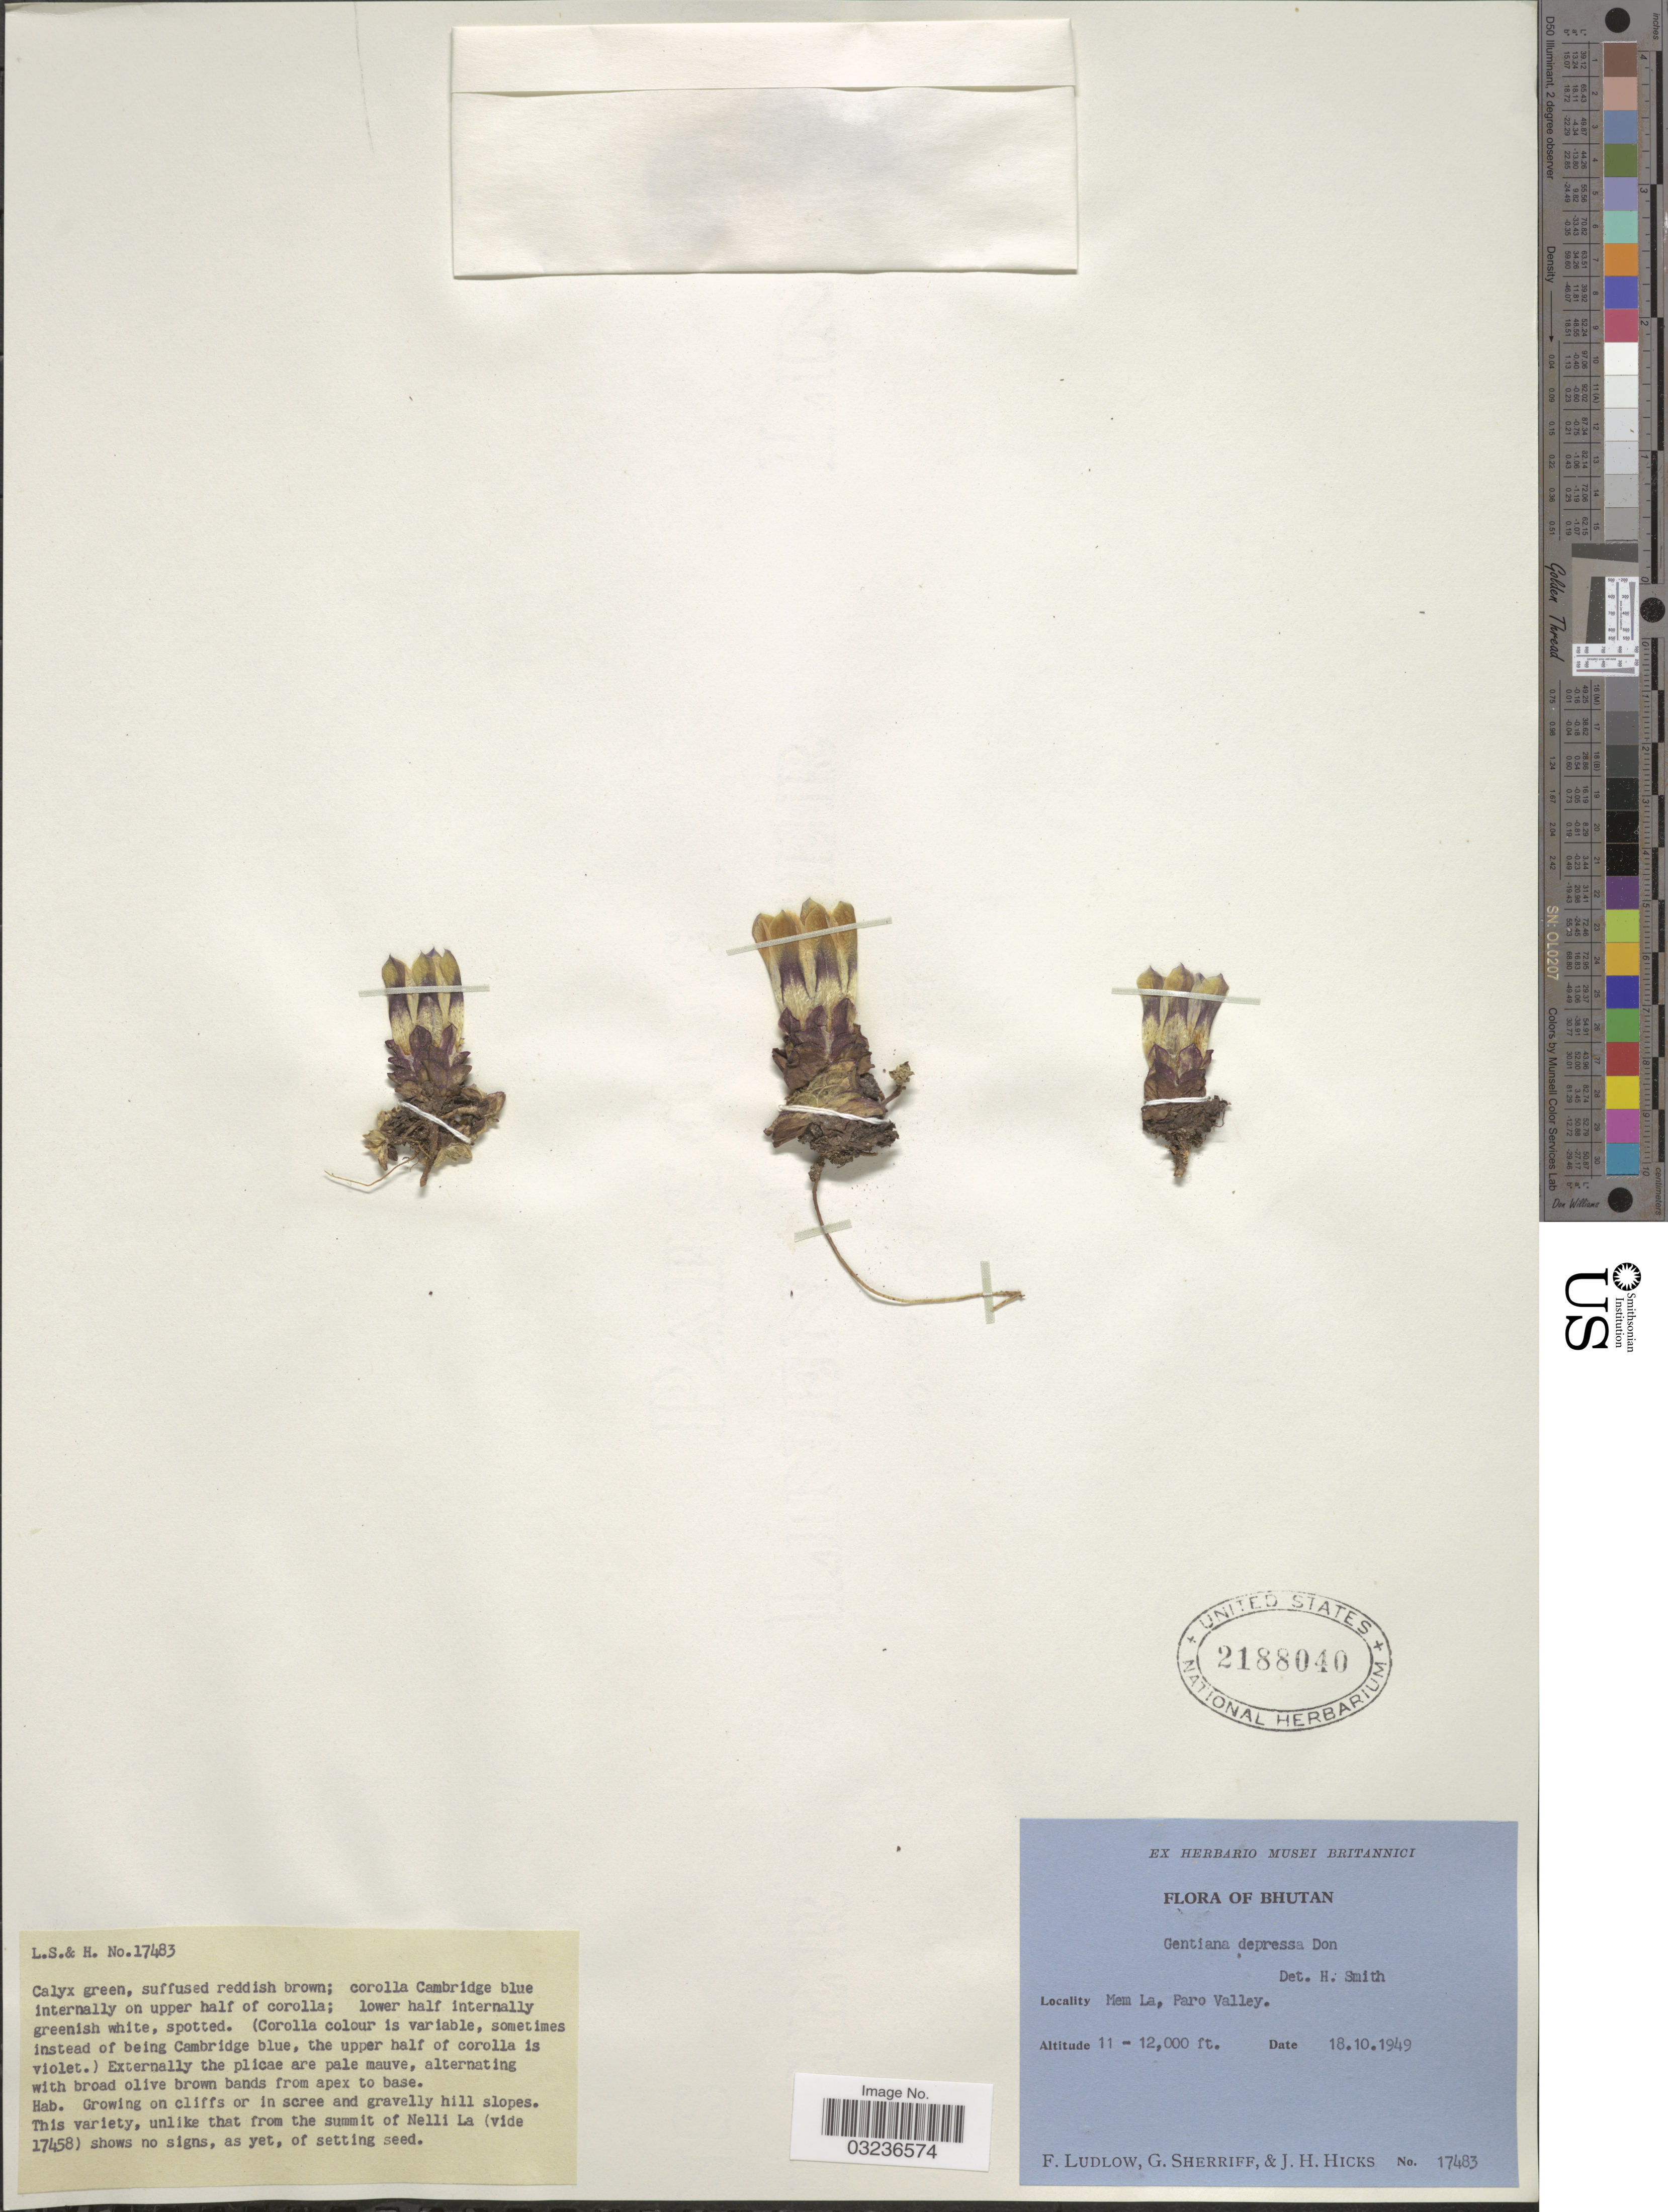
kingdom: Plantae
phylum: Tracheophyta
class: Magnoliopsida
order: Gentianales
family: Gentianaceae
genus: Gentiana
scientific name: Gentiana depressa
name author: D. Don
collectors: F. Ludlow, G. Sherriff & J. H. Hicks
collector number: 17483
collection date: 1949-10-18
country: Bhutan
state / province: Paro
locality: Mem La, Paro Valley.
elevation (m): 3353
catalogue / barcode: US 2188040